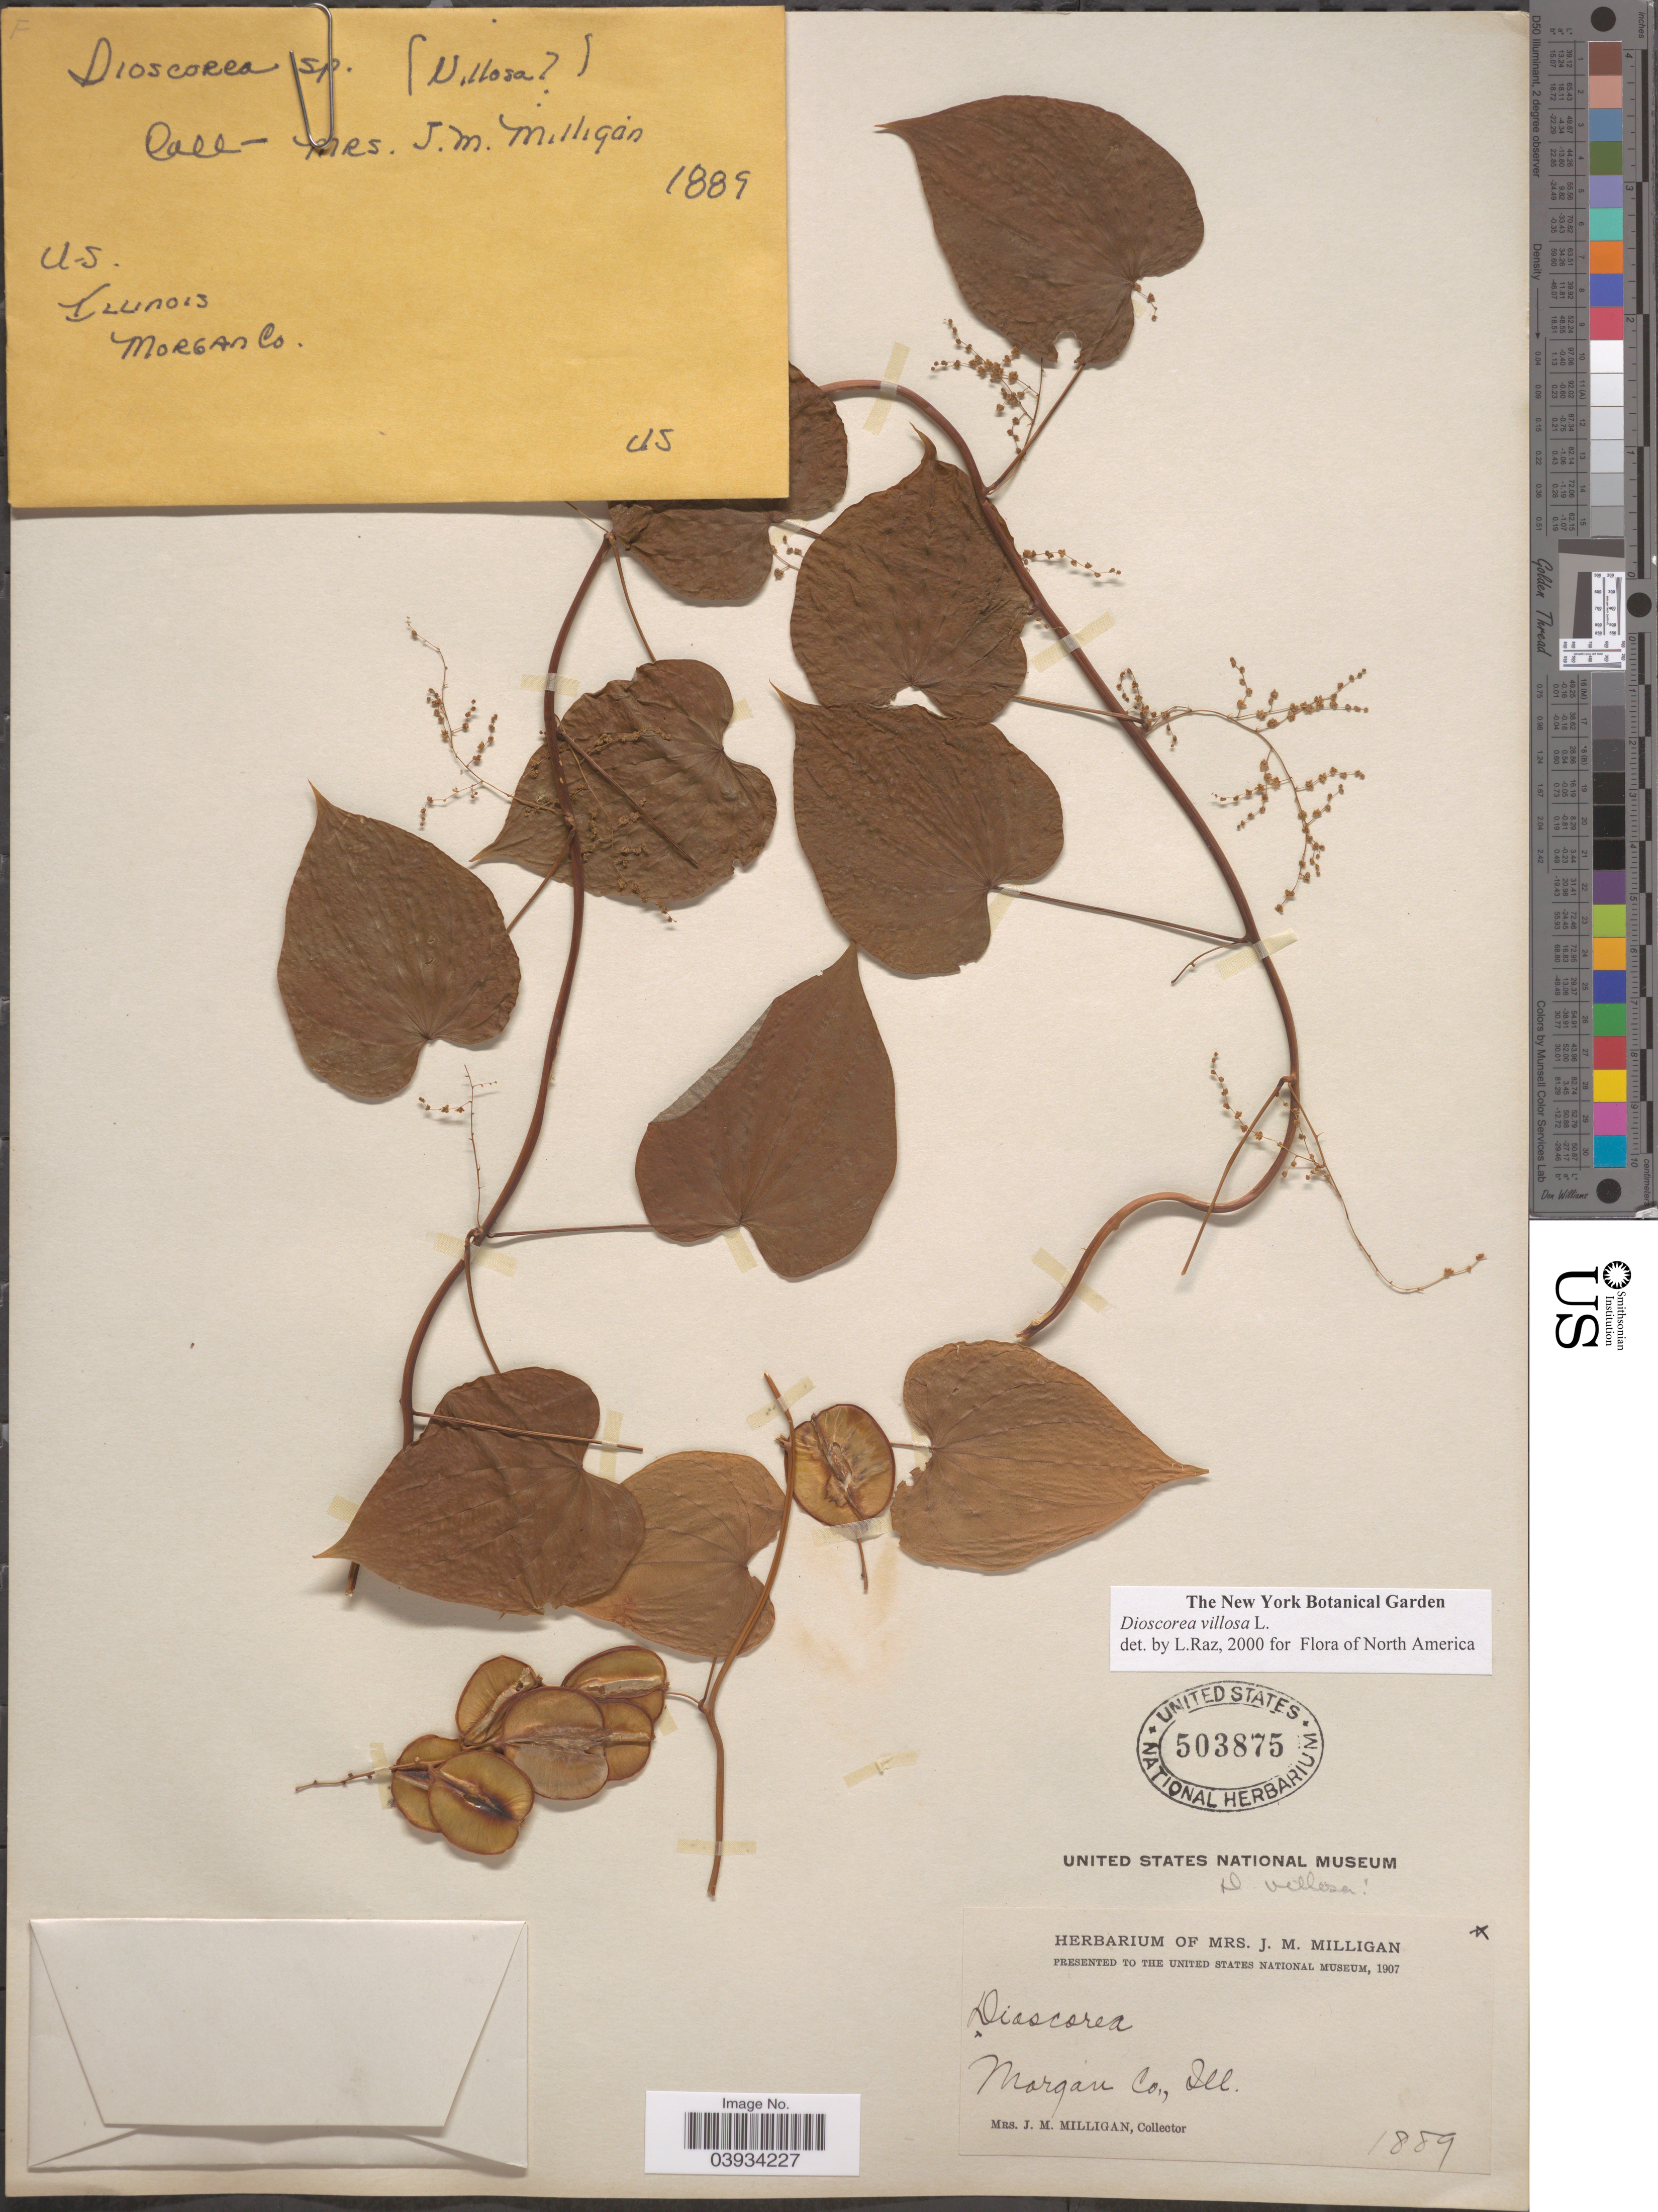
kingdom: Plantae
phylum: Tracheophyta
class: Liliopsida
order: Dioscoreales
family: Dioscoreaceae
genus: Dioscorea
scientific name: Dioscorea villosa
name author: L.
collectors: J. Milligan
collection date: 1889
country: United States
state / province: Illinois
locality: Morgan Co.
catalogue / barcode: US 503875